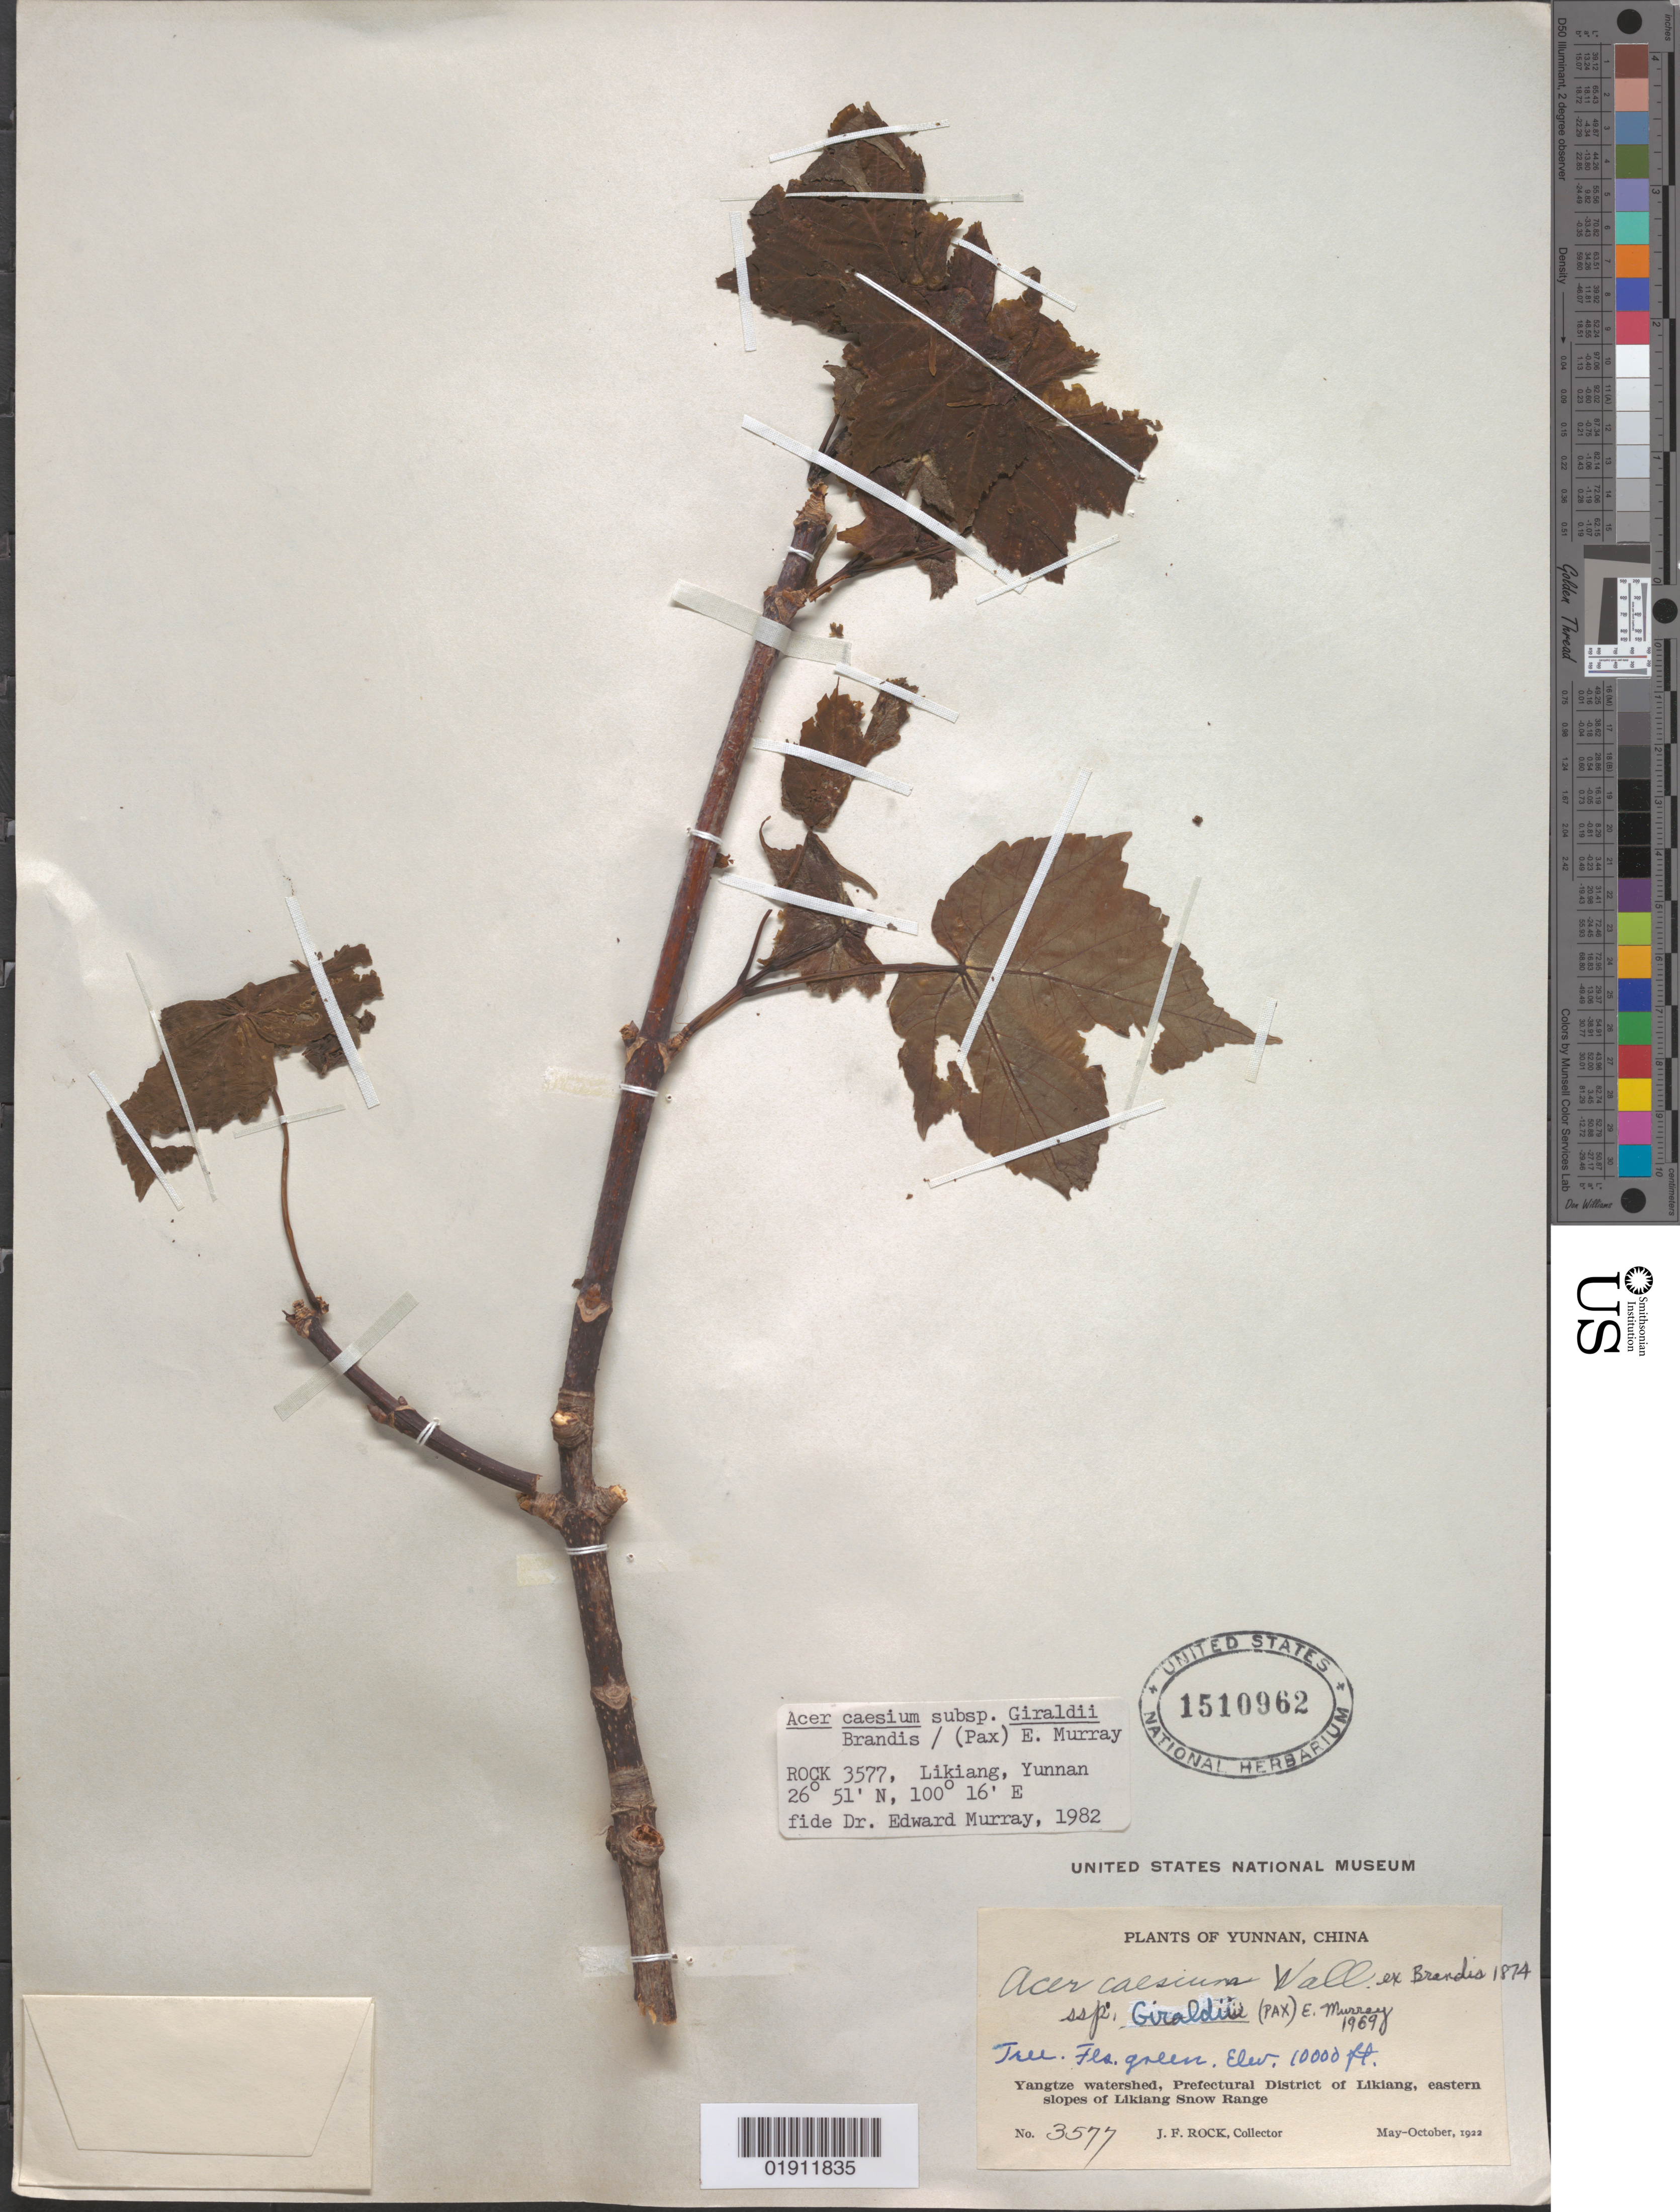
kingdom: Plantae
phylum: Tracheophyta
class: Magnoliopsida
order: Sapindales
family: Sapindaceae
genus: Acer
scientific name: Acer caesium subsp. giraldii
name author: (Pax) A.E. Murray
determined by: Murray, Edward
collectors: J. F. Rock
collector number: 3577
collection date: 1922-05/1922-10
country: China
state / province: Yunnan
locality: Prefectural District of Likiang,Yangtze watershed, eastern slopes of Likiang Snow Range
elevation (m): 3048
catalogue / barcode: US 1510962